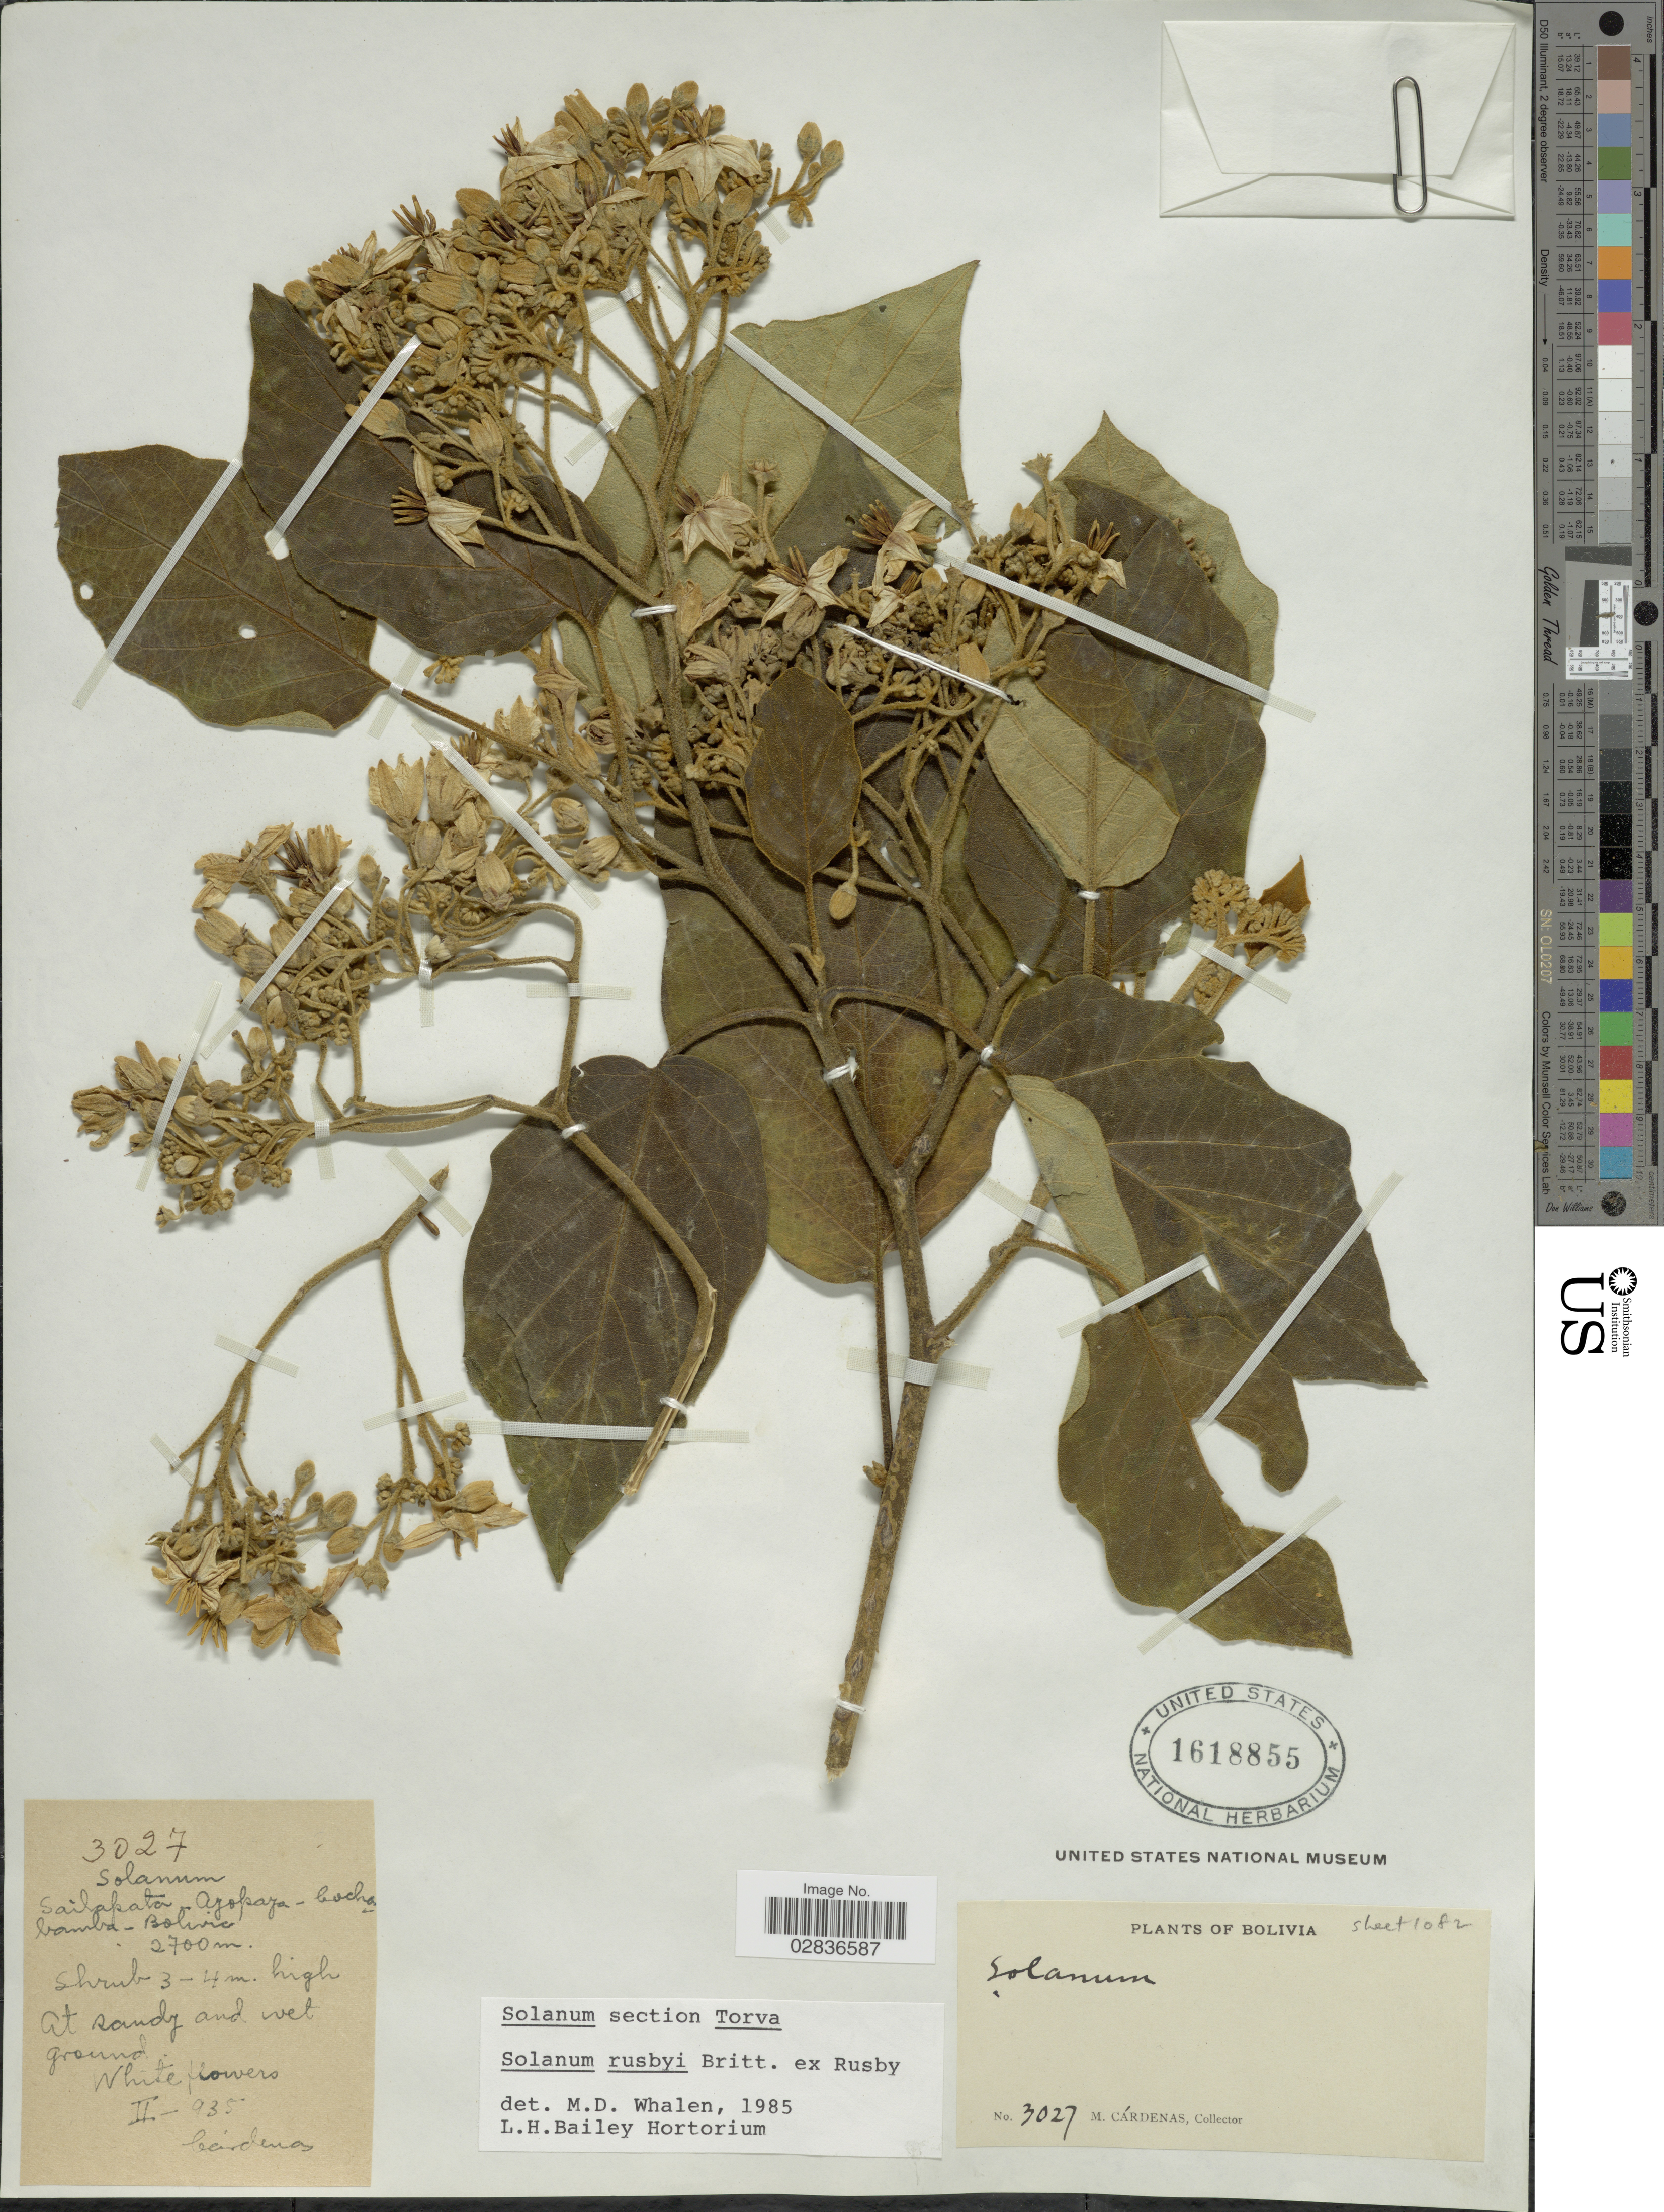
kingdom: Plantae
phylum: Tracheophyta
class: Magnoliopsida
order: Solanales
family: Solanaceae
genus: Solanum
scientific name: Solanum rusbyi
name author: Britton ex Rusby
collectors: M. Cárdenas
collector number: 3027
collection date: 1935-02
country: Bolivia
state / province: Cochabamba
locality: Sailapata - Ayopaya - Cochabamba.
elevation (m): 2700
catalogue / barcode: US 1618855